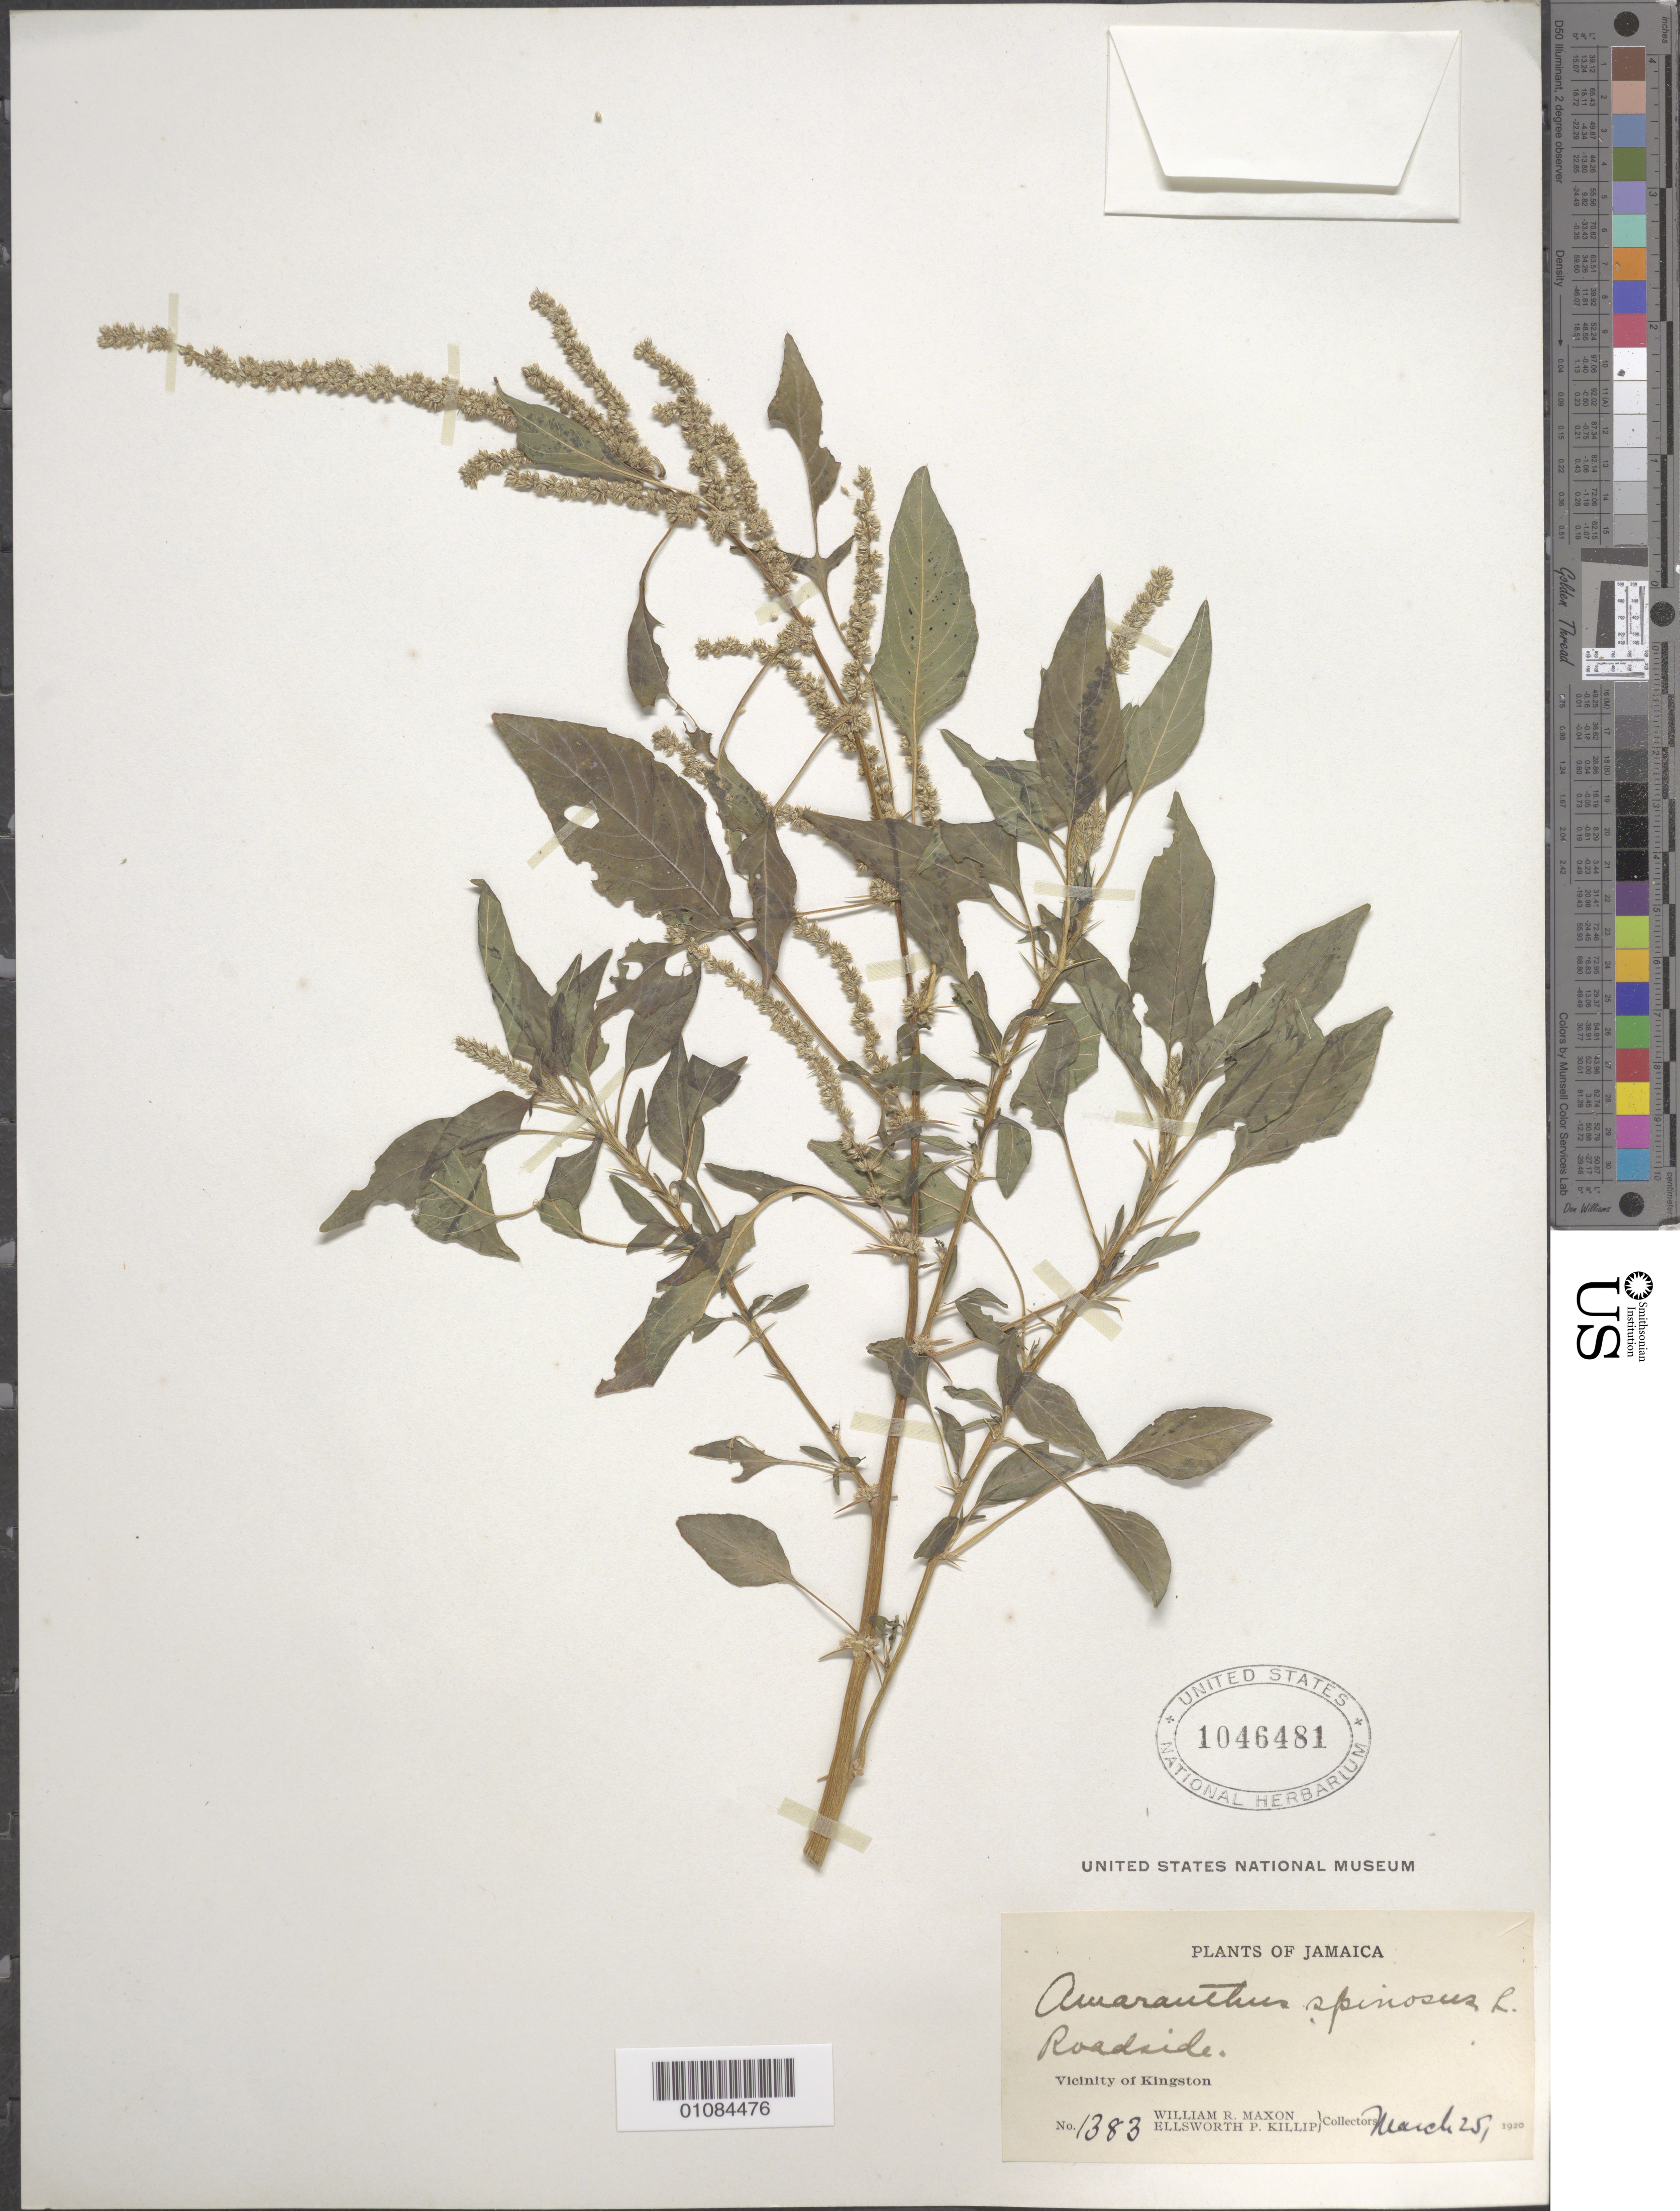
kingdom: Plantae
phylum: Tracheophyta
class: Magnoliopsida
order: Caryophyllales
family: Amaranthaceae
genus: Amaranthus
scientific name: Amaranthus spinosus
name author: L.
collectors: W. R. Maxon & E. P. Killip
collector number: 1383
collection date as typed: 25 Mar 1910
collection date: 1910-03-25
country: Jamaica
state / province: Kingston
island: Jamaica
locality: Vicinity of Kingston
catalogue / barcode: US 1046481